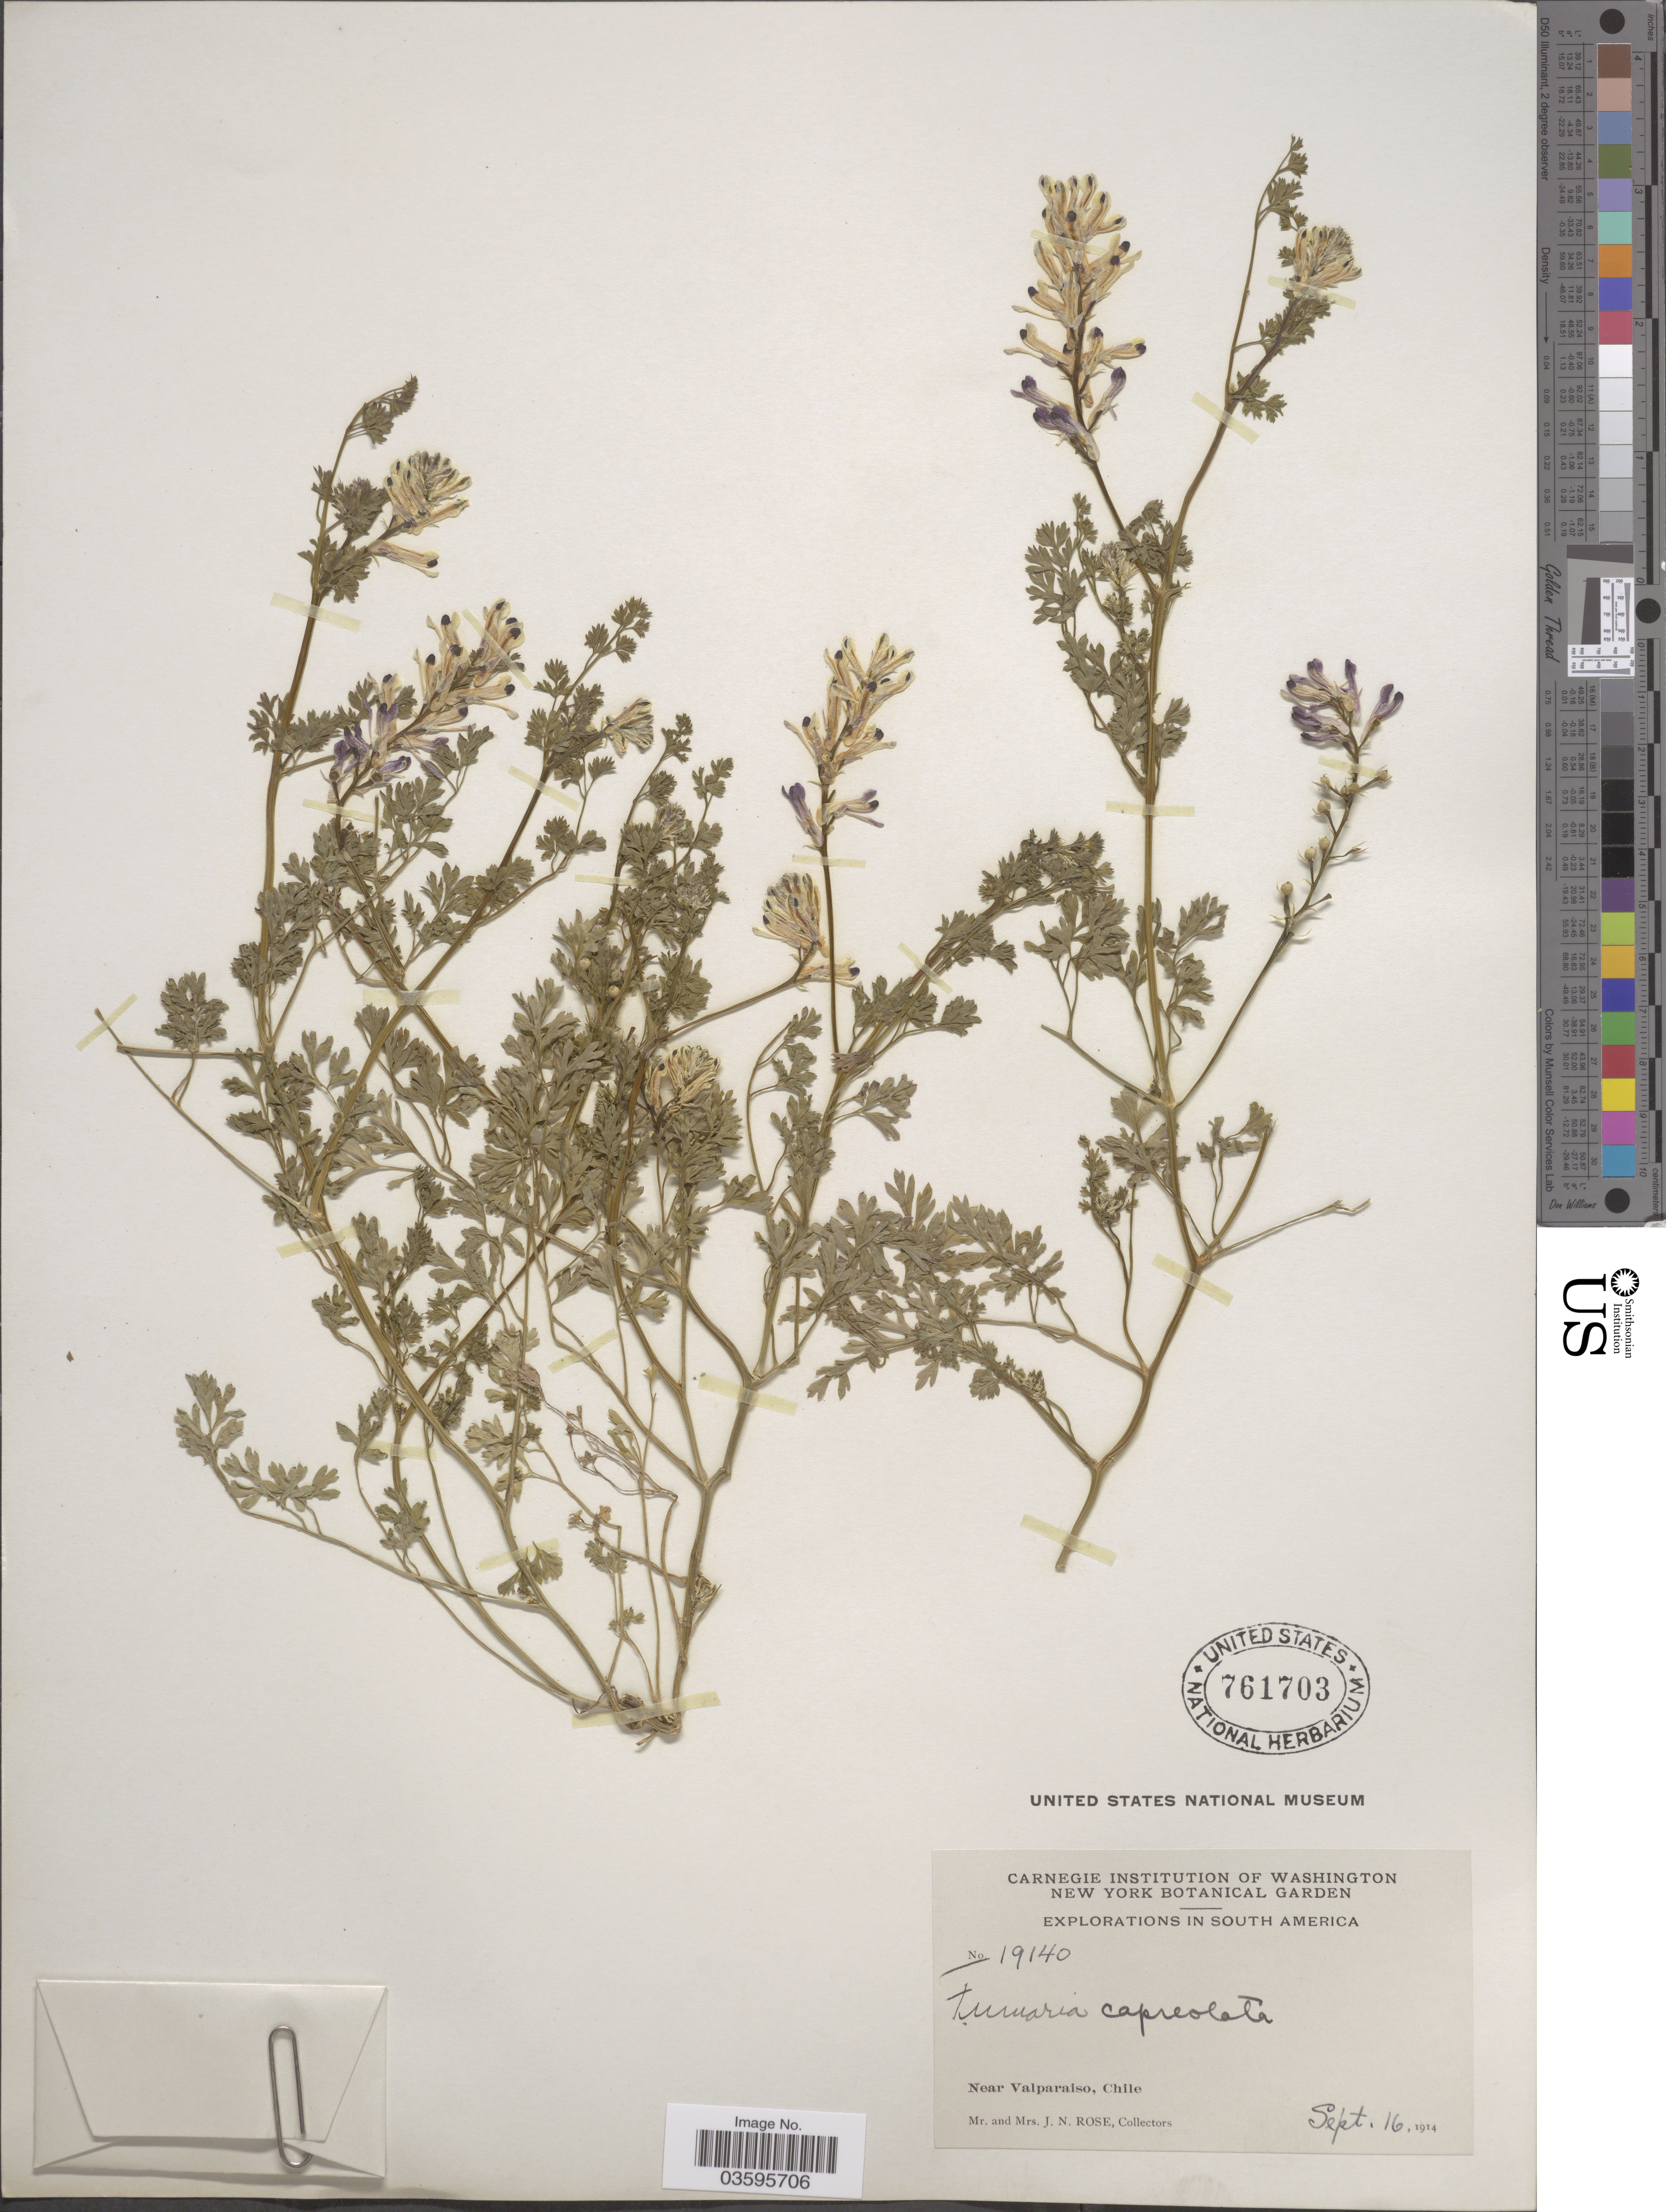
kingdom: Plantae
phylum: Tracheophyta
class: Magnoliopsida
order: Ranunculales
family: Papaveraceae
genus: Fumaria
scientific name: Fumaria media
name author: Loisel.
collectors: J. N. Rose & L. B. Rose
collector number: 19140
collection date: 1914-09-16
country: Chile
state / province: Valparaíso (V)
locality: Near Valparaiso.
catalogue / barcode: US 761703